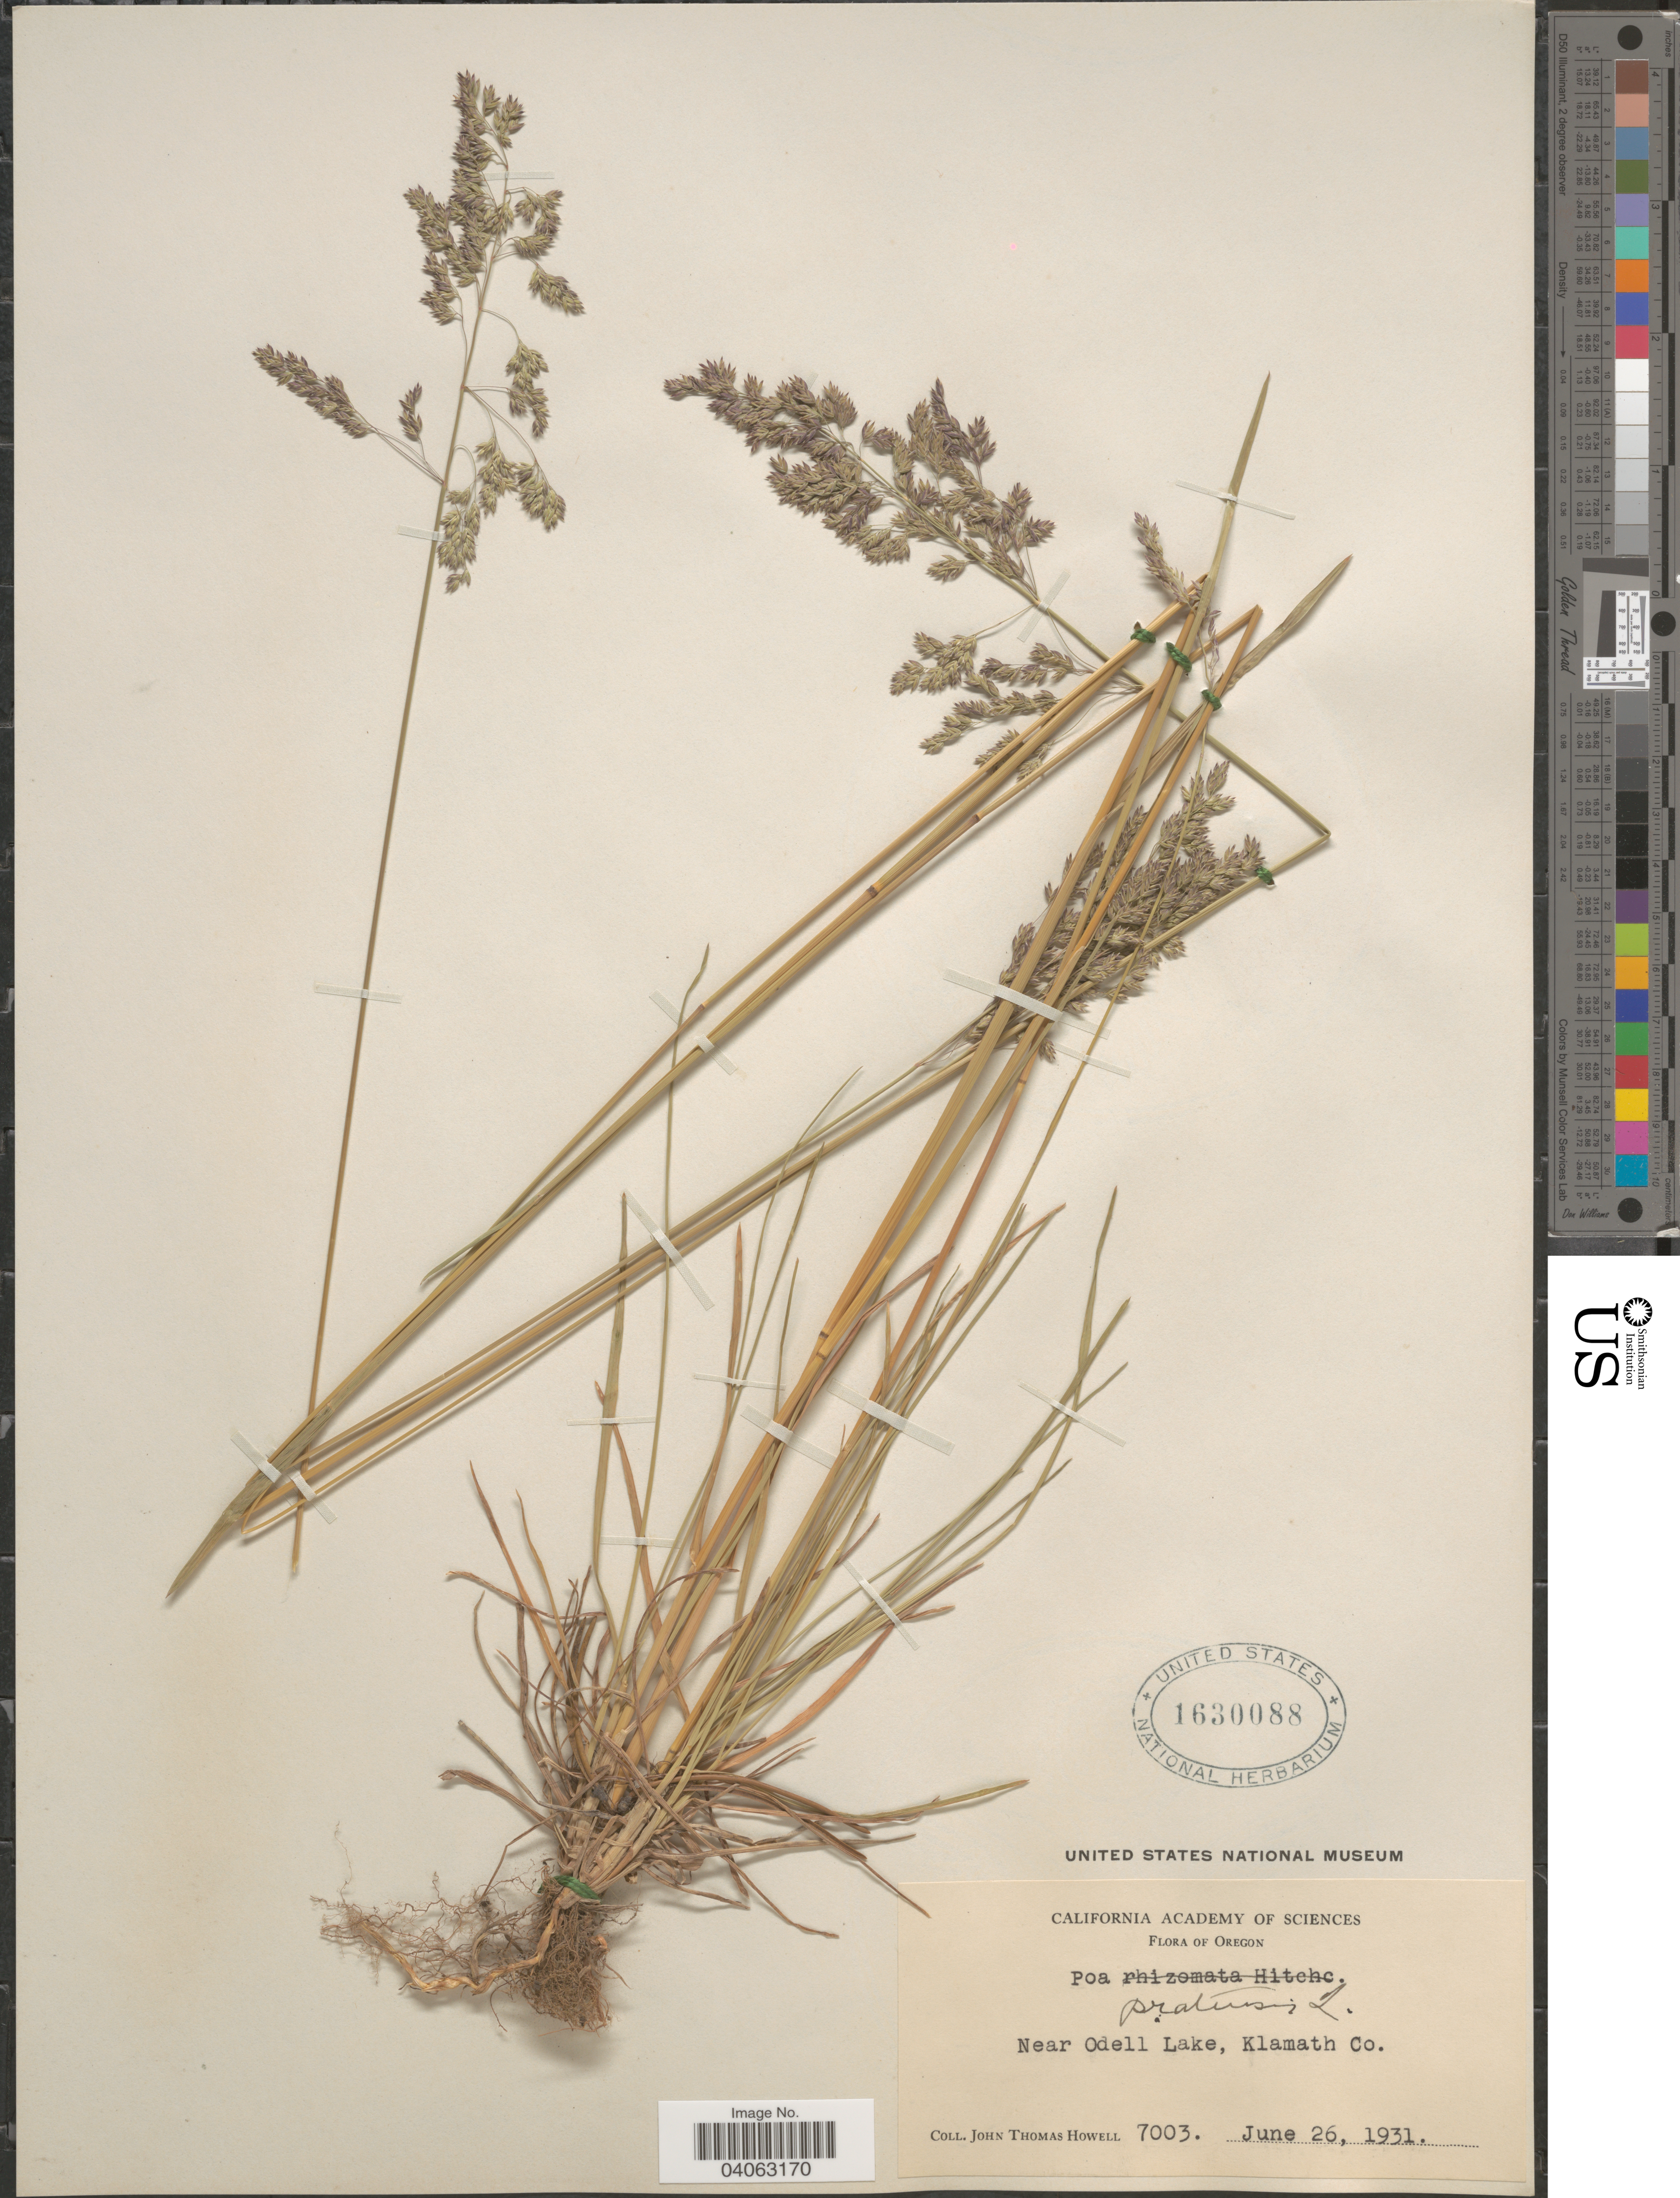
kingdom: Plantae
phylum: Tracheophyta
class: Liliopsida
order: Poales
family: Poaceae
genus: Poa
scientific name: Poa pratensis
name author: L.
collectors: J. T. Howell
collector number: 7003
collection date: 1931-06-26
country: United States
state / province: Oregon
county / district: Klamath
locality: Near Odell Lake, Klamath Co.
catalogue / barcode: US 1630088